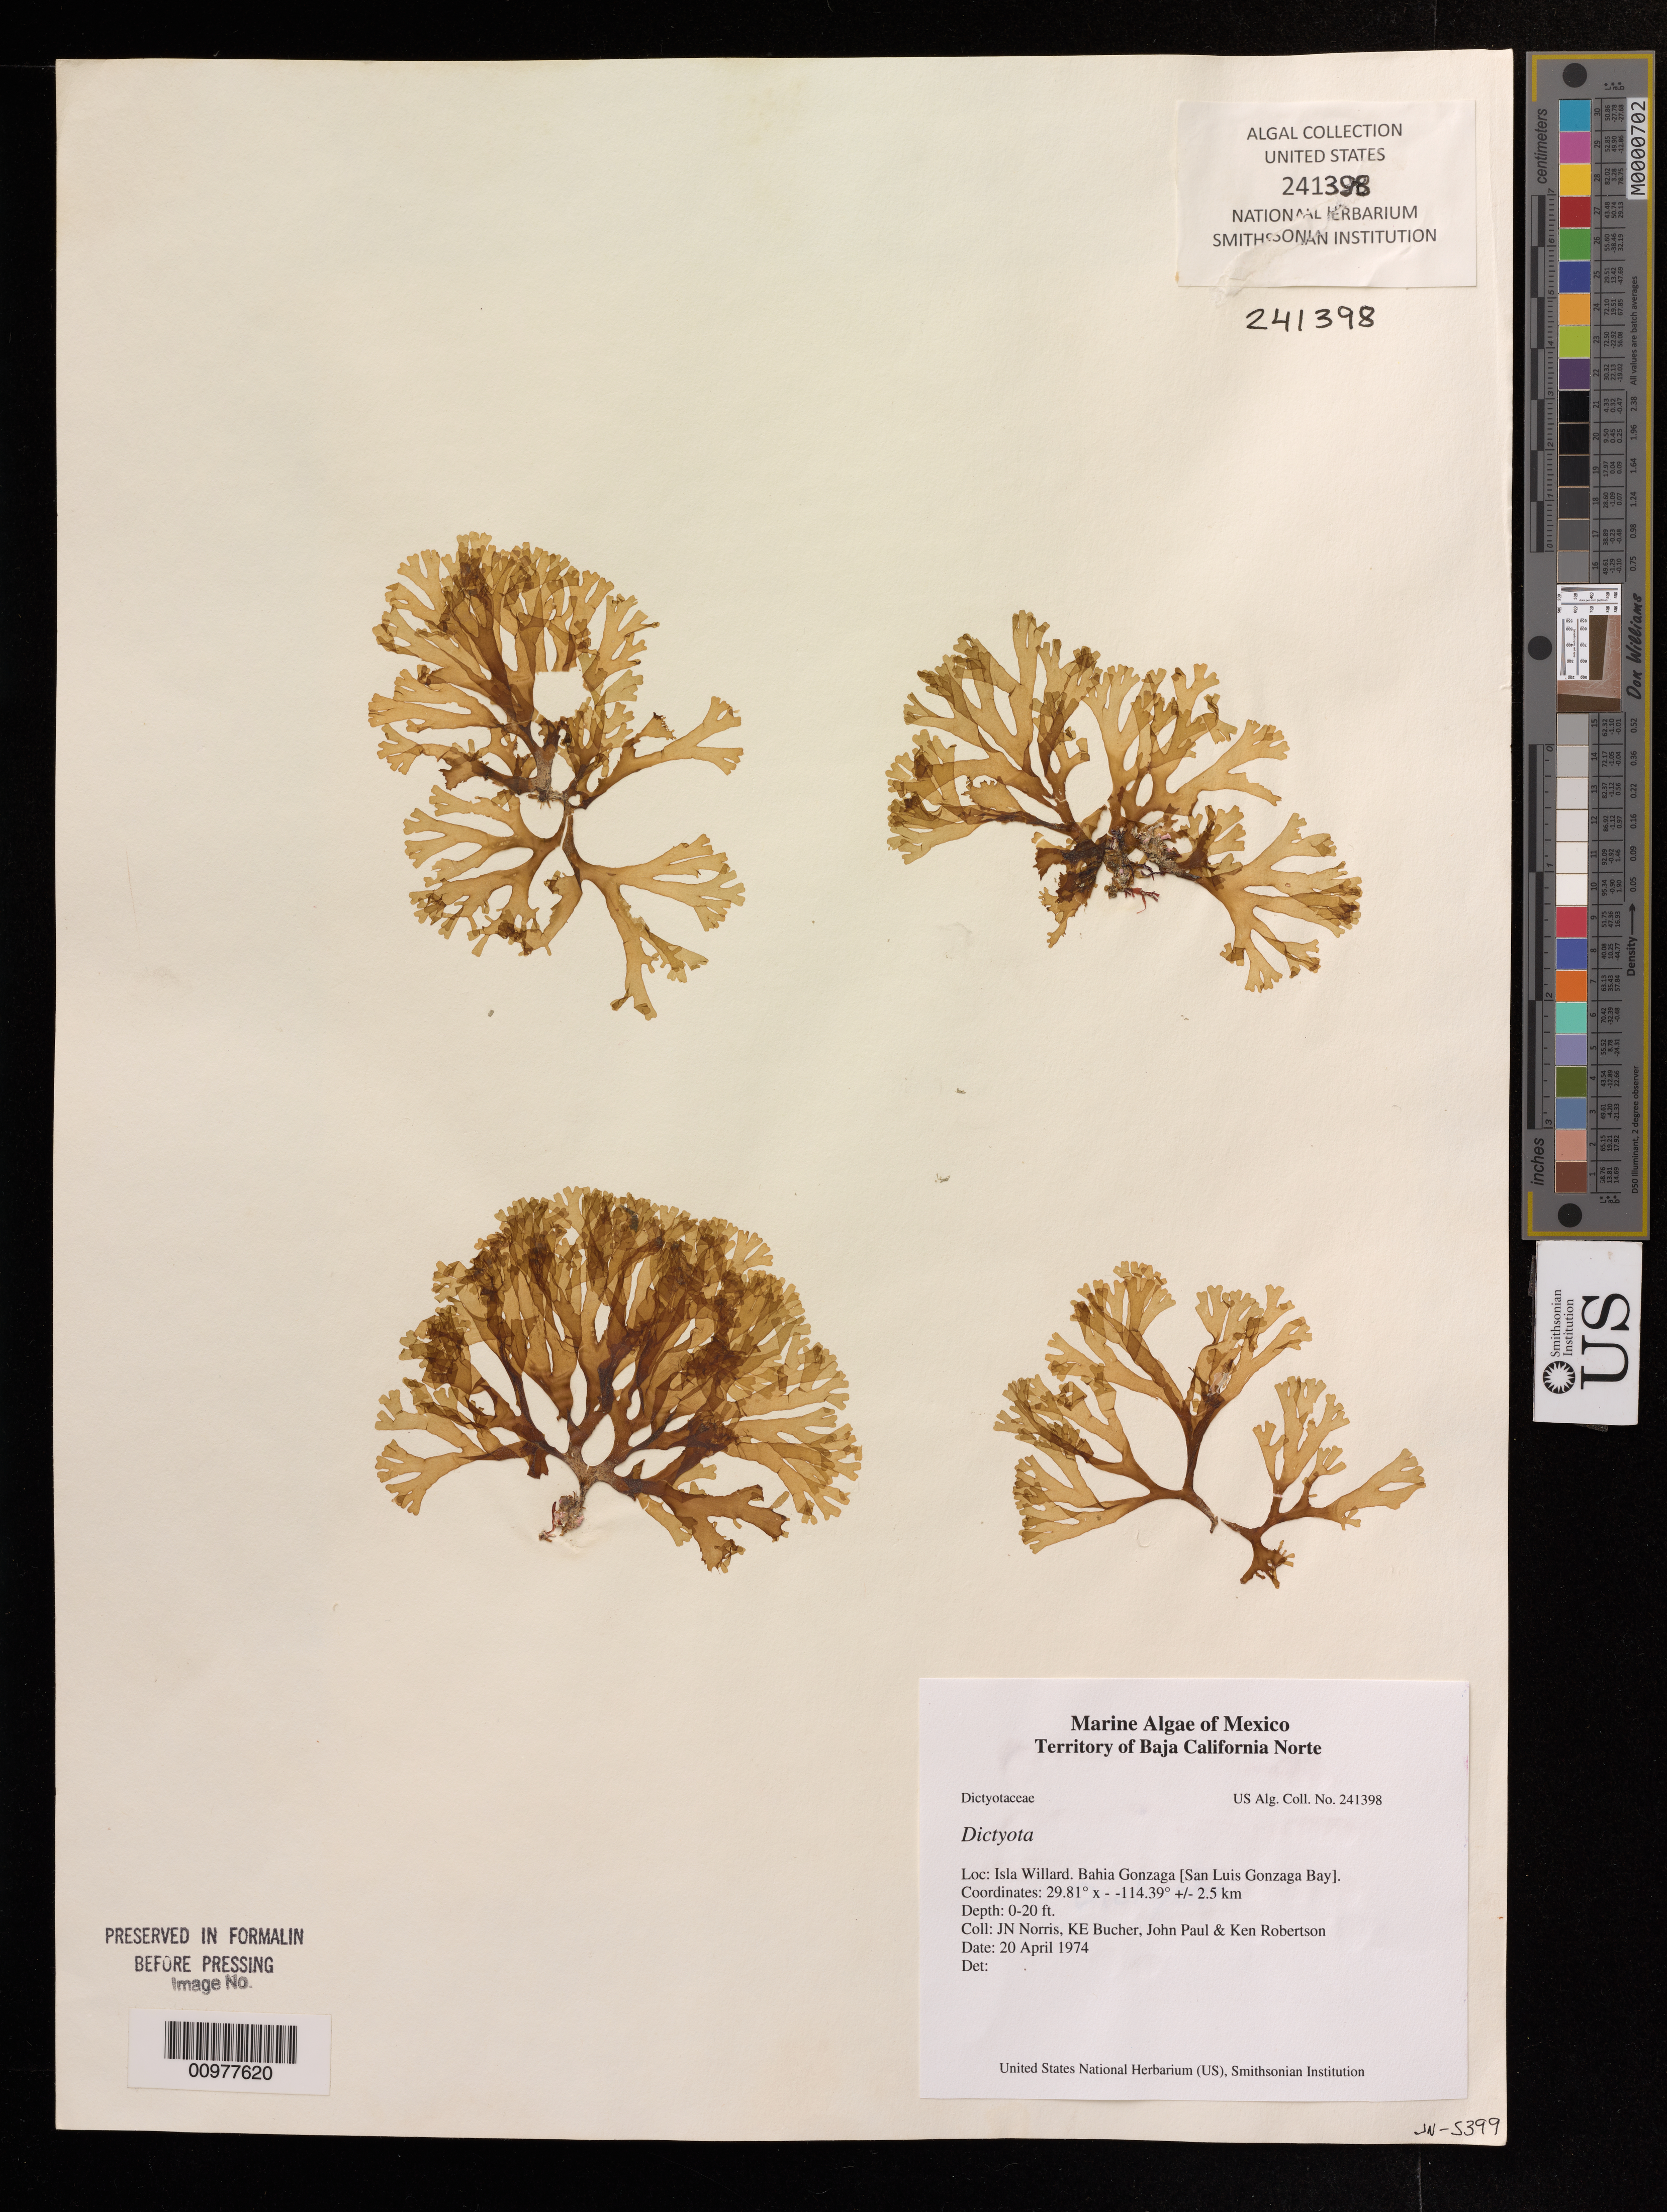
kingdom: Chromista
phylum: Ochrophyta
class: Phaeophyceae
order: Dictyotales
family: Dictyotaceae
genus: Dictyota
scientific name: Dictyota sp.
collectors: J. N. Norris, K. E. Bucher, J. Paul & K. Robertson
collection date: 1974-04-20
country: Mexico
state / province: Baja California Norte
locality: Bahia Gonzaga [San Luis Gonzaga Bay].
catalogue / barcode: US 241398